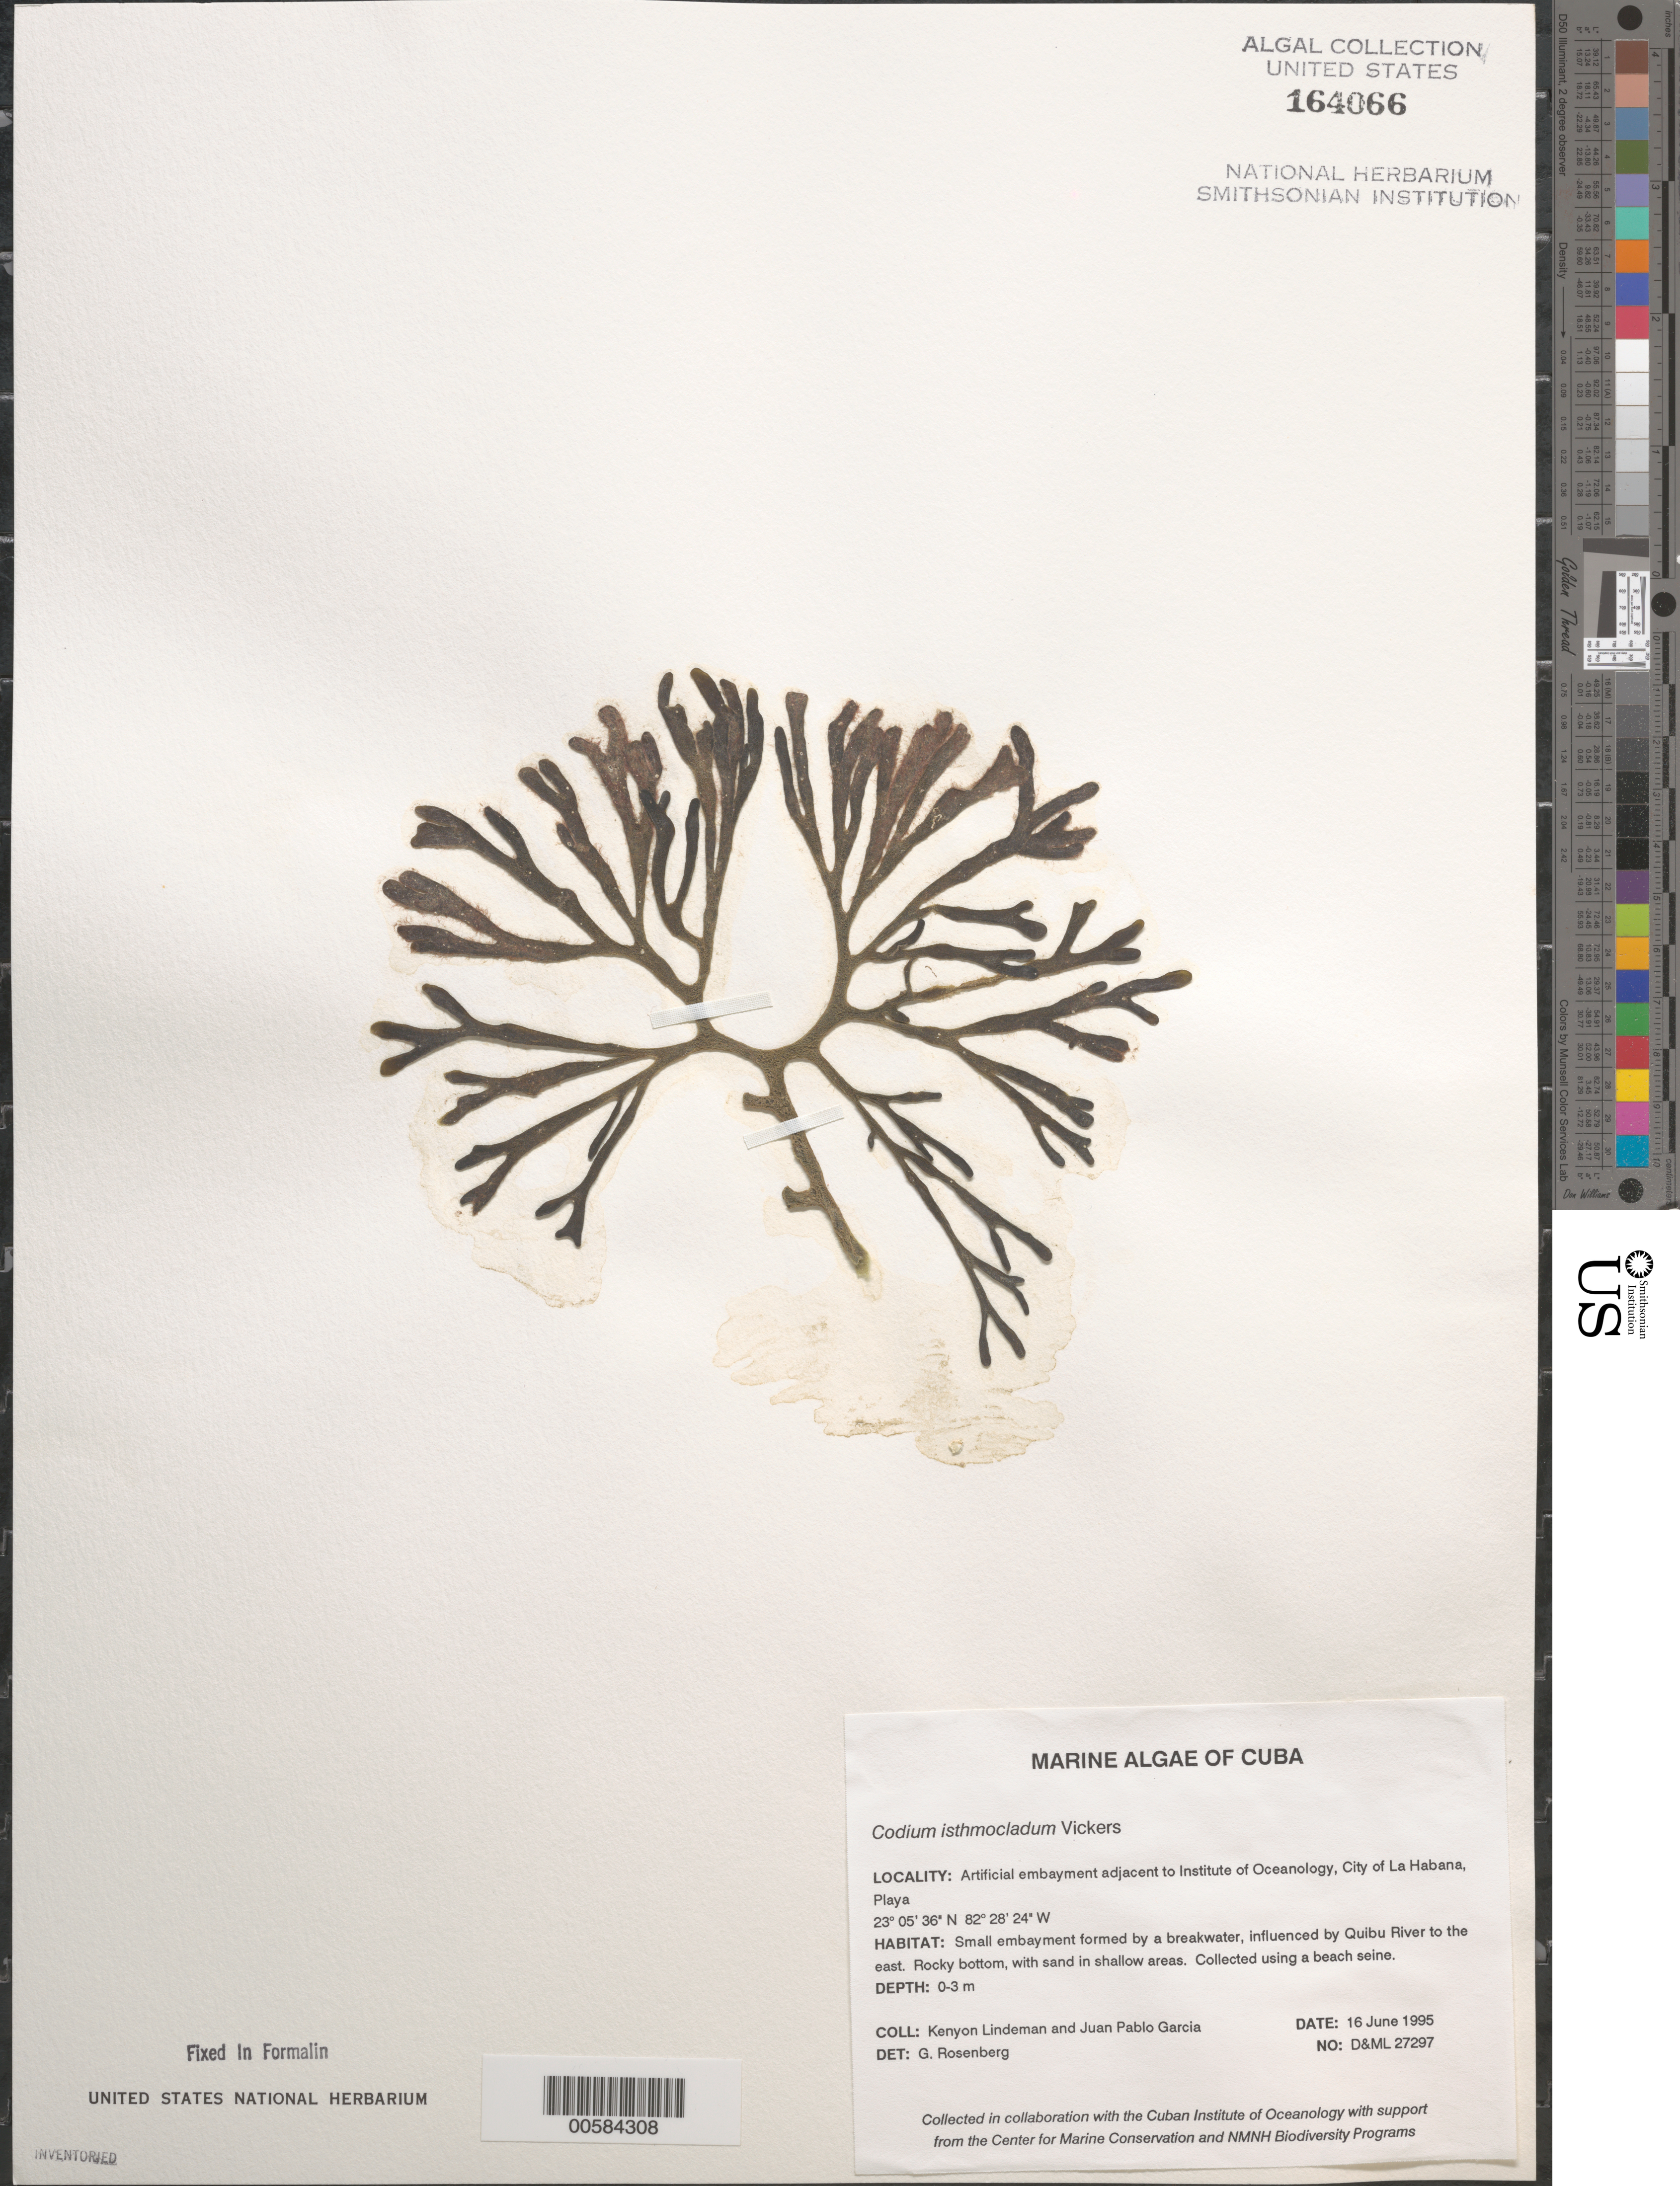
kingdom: Plantae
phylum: Chlorophyta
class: Ulvophyceae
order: Bryopsidales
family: Codiaceae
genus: Codium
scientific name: Codium isthmocladum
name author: Vickers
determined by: Rosenberg, G.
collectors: K. Lindeman & J. P. Garcia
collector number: D&ML 27297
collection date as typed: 16 Jun 1995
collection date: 1995-06-16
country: Cuba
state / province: La Habana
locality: La habana, by institute of oceanology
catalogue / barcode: US 164066